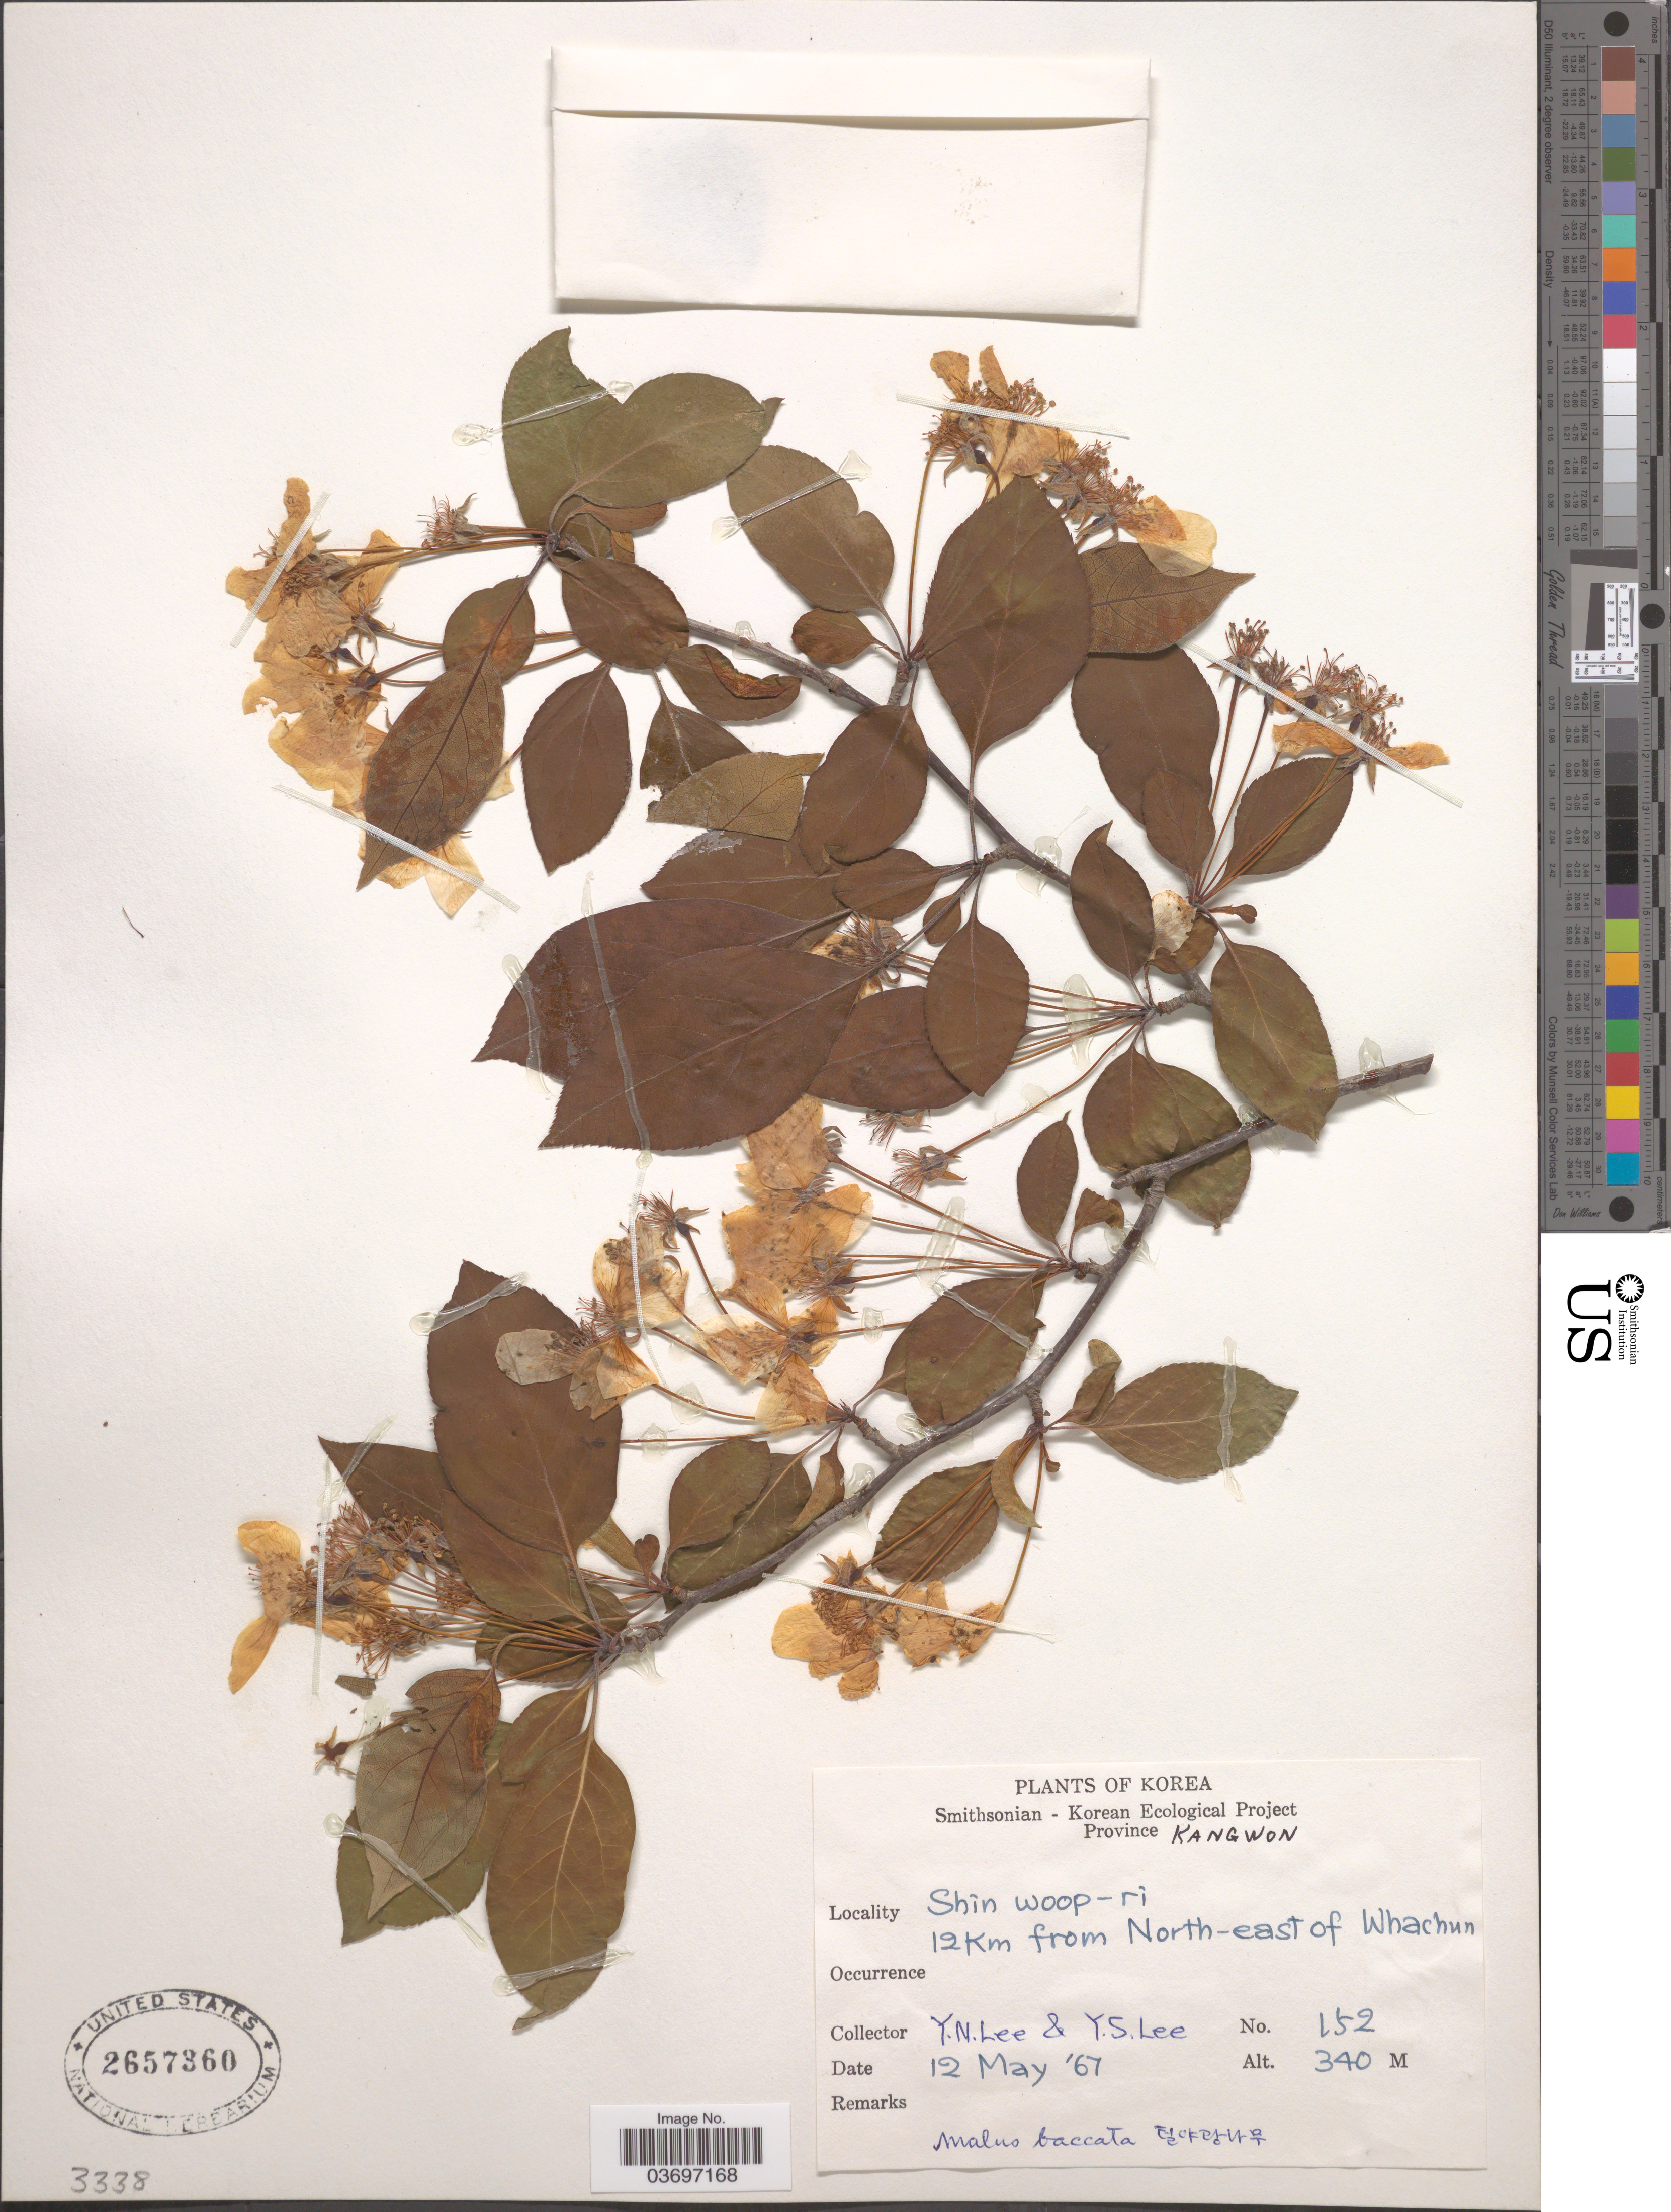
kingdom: Plantae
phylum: Tracheophyta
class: Magnoliopsida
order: Rosales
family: Rosaceae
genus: Malus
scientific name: Malus baccata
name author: (L.) Borkh.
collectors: Y. N. Lee & Y. S. Lee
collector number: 152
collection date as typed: Transcribed d/m/y: 12/5/67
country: North Korea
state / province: Kangwon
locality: Shin woop-ri 12Km from North-east of Whachun.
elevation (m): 340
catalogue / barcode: US 2657360